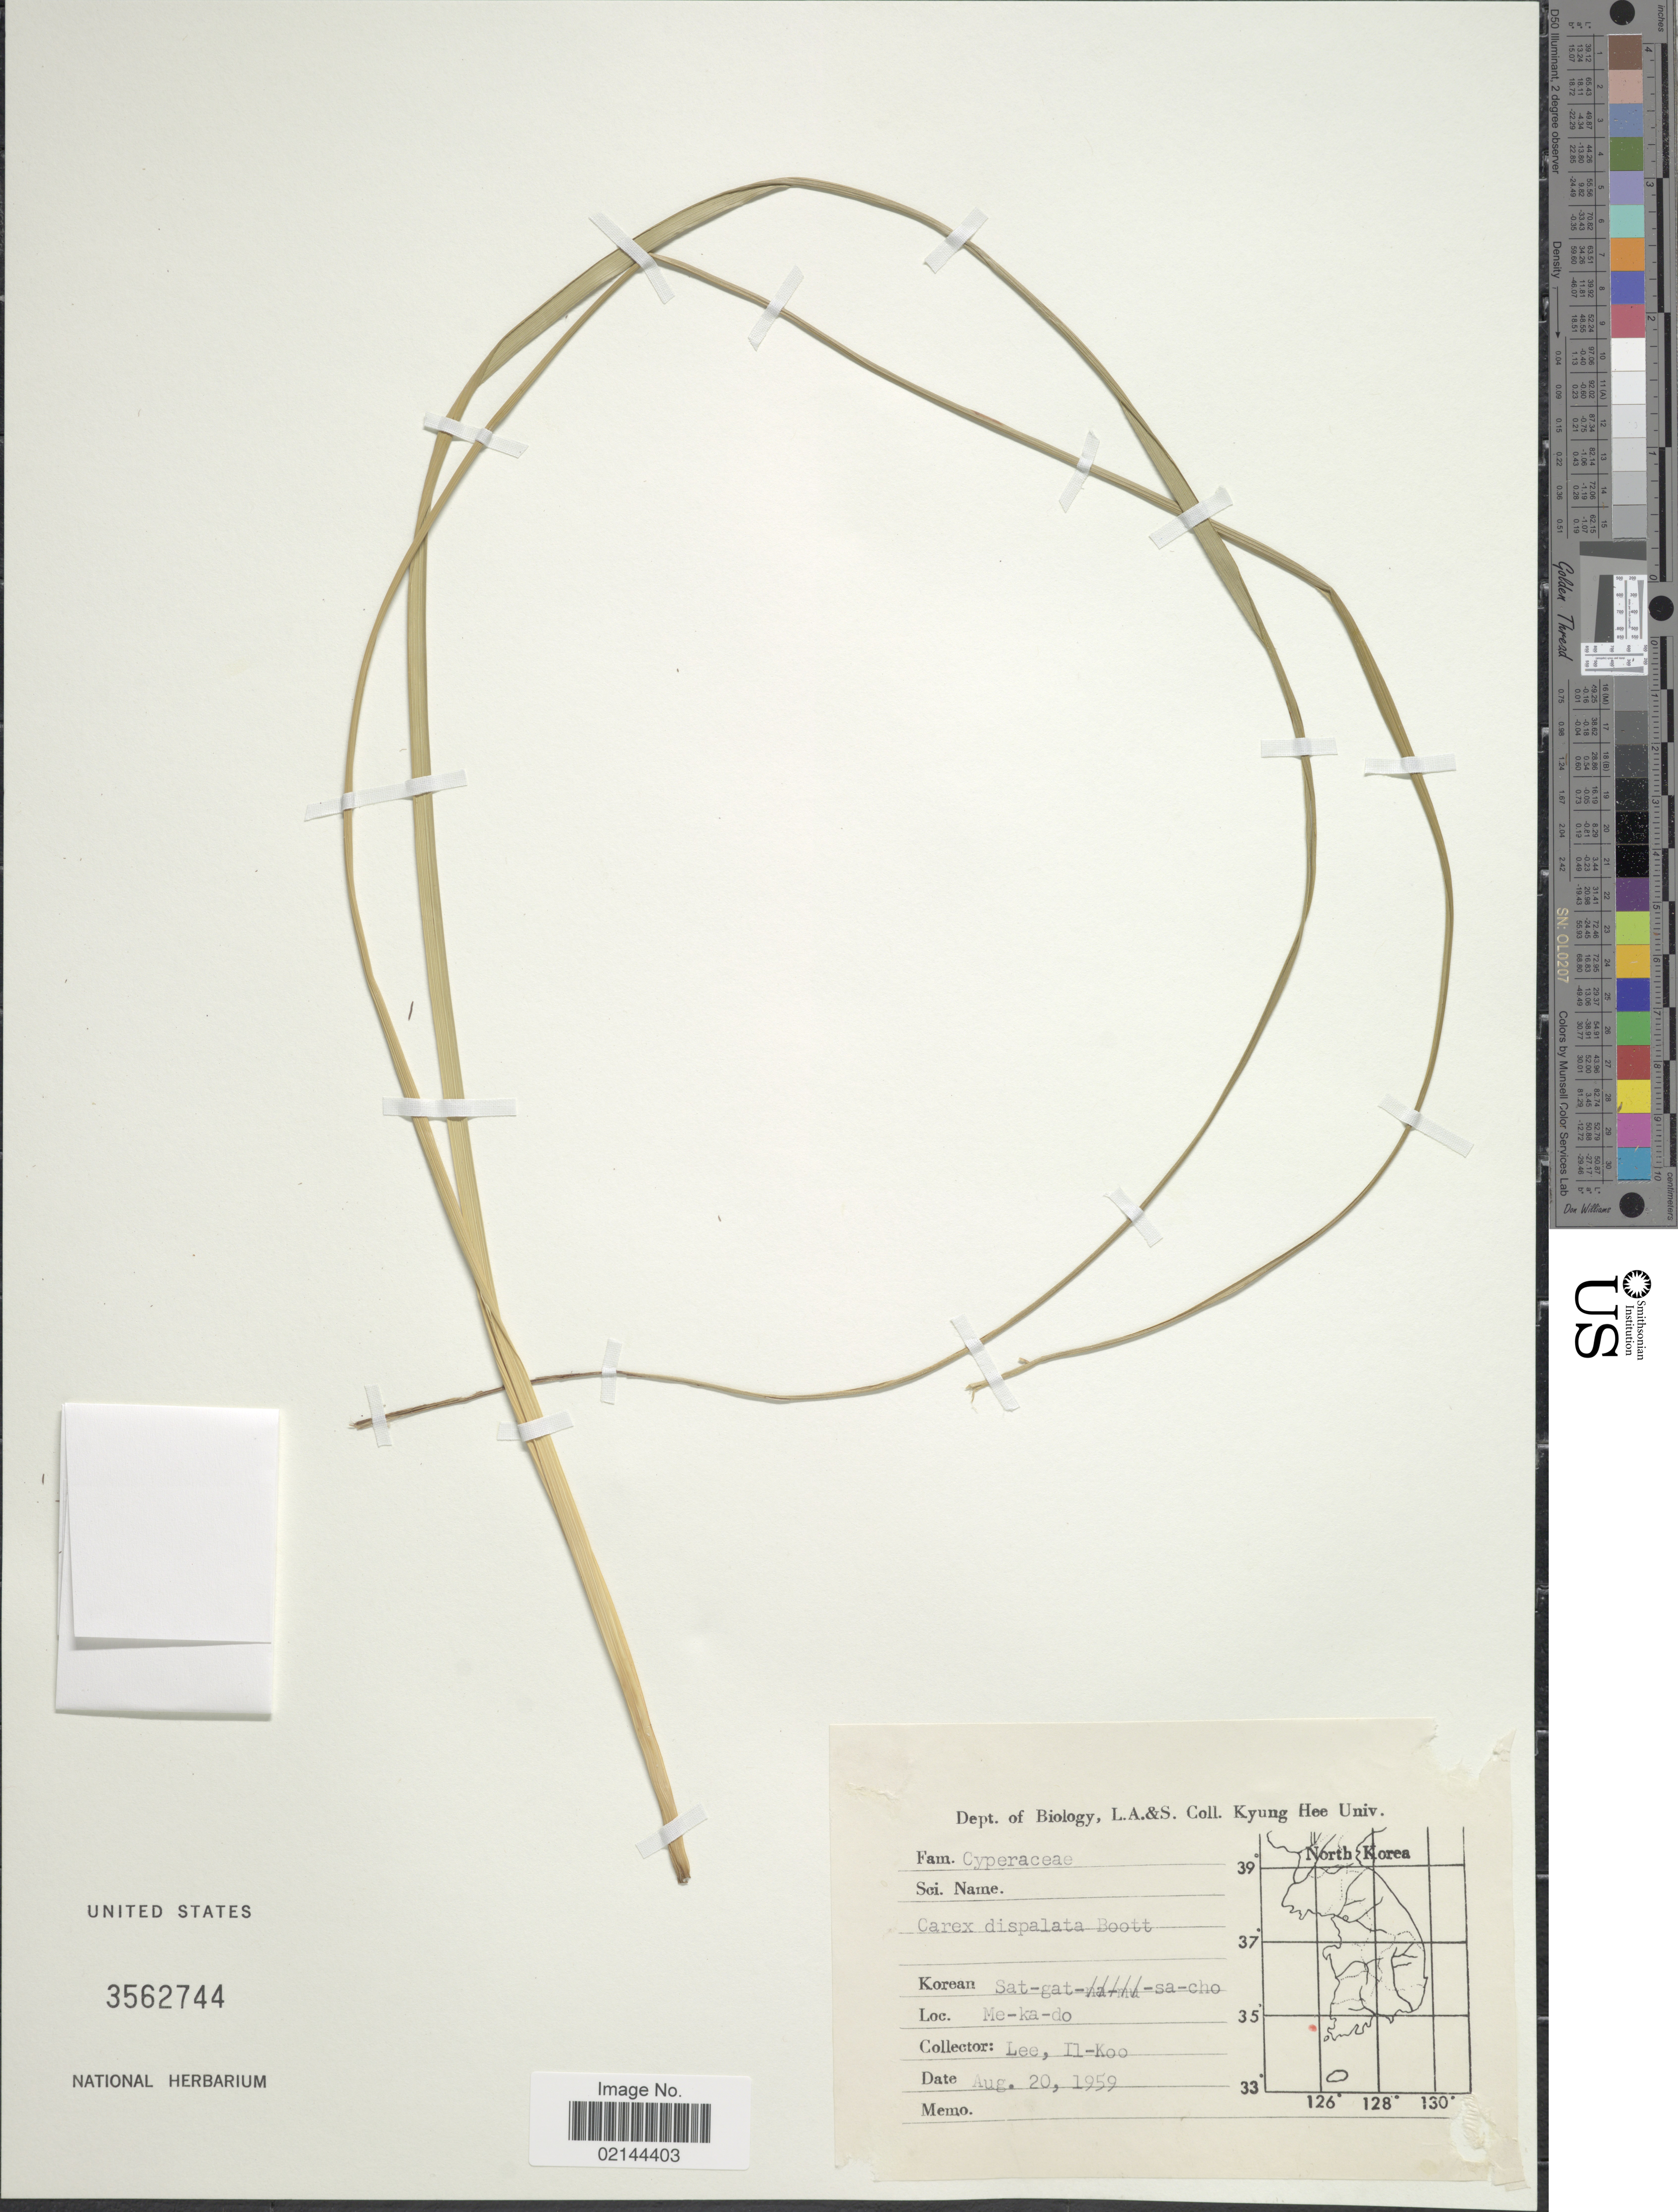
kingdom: Plantae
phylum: Tracheophyta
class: Liliopsida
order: Poales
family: Cyperaceae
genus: Carex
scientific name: Carex dispalata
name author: Boott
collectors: Il-Ko Lee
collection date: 1959-08-20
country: South Korea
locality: Me-ka-do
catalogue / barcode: US 3562744